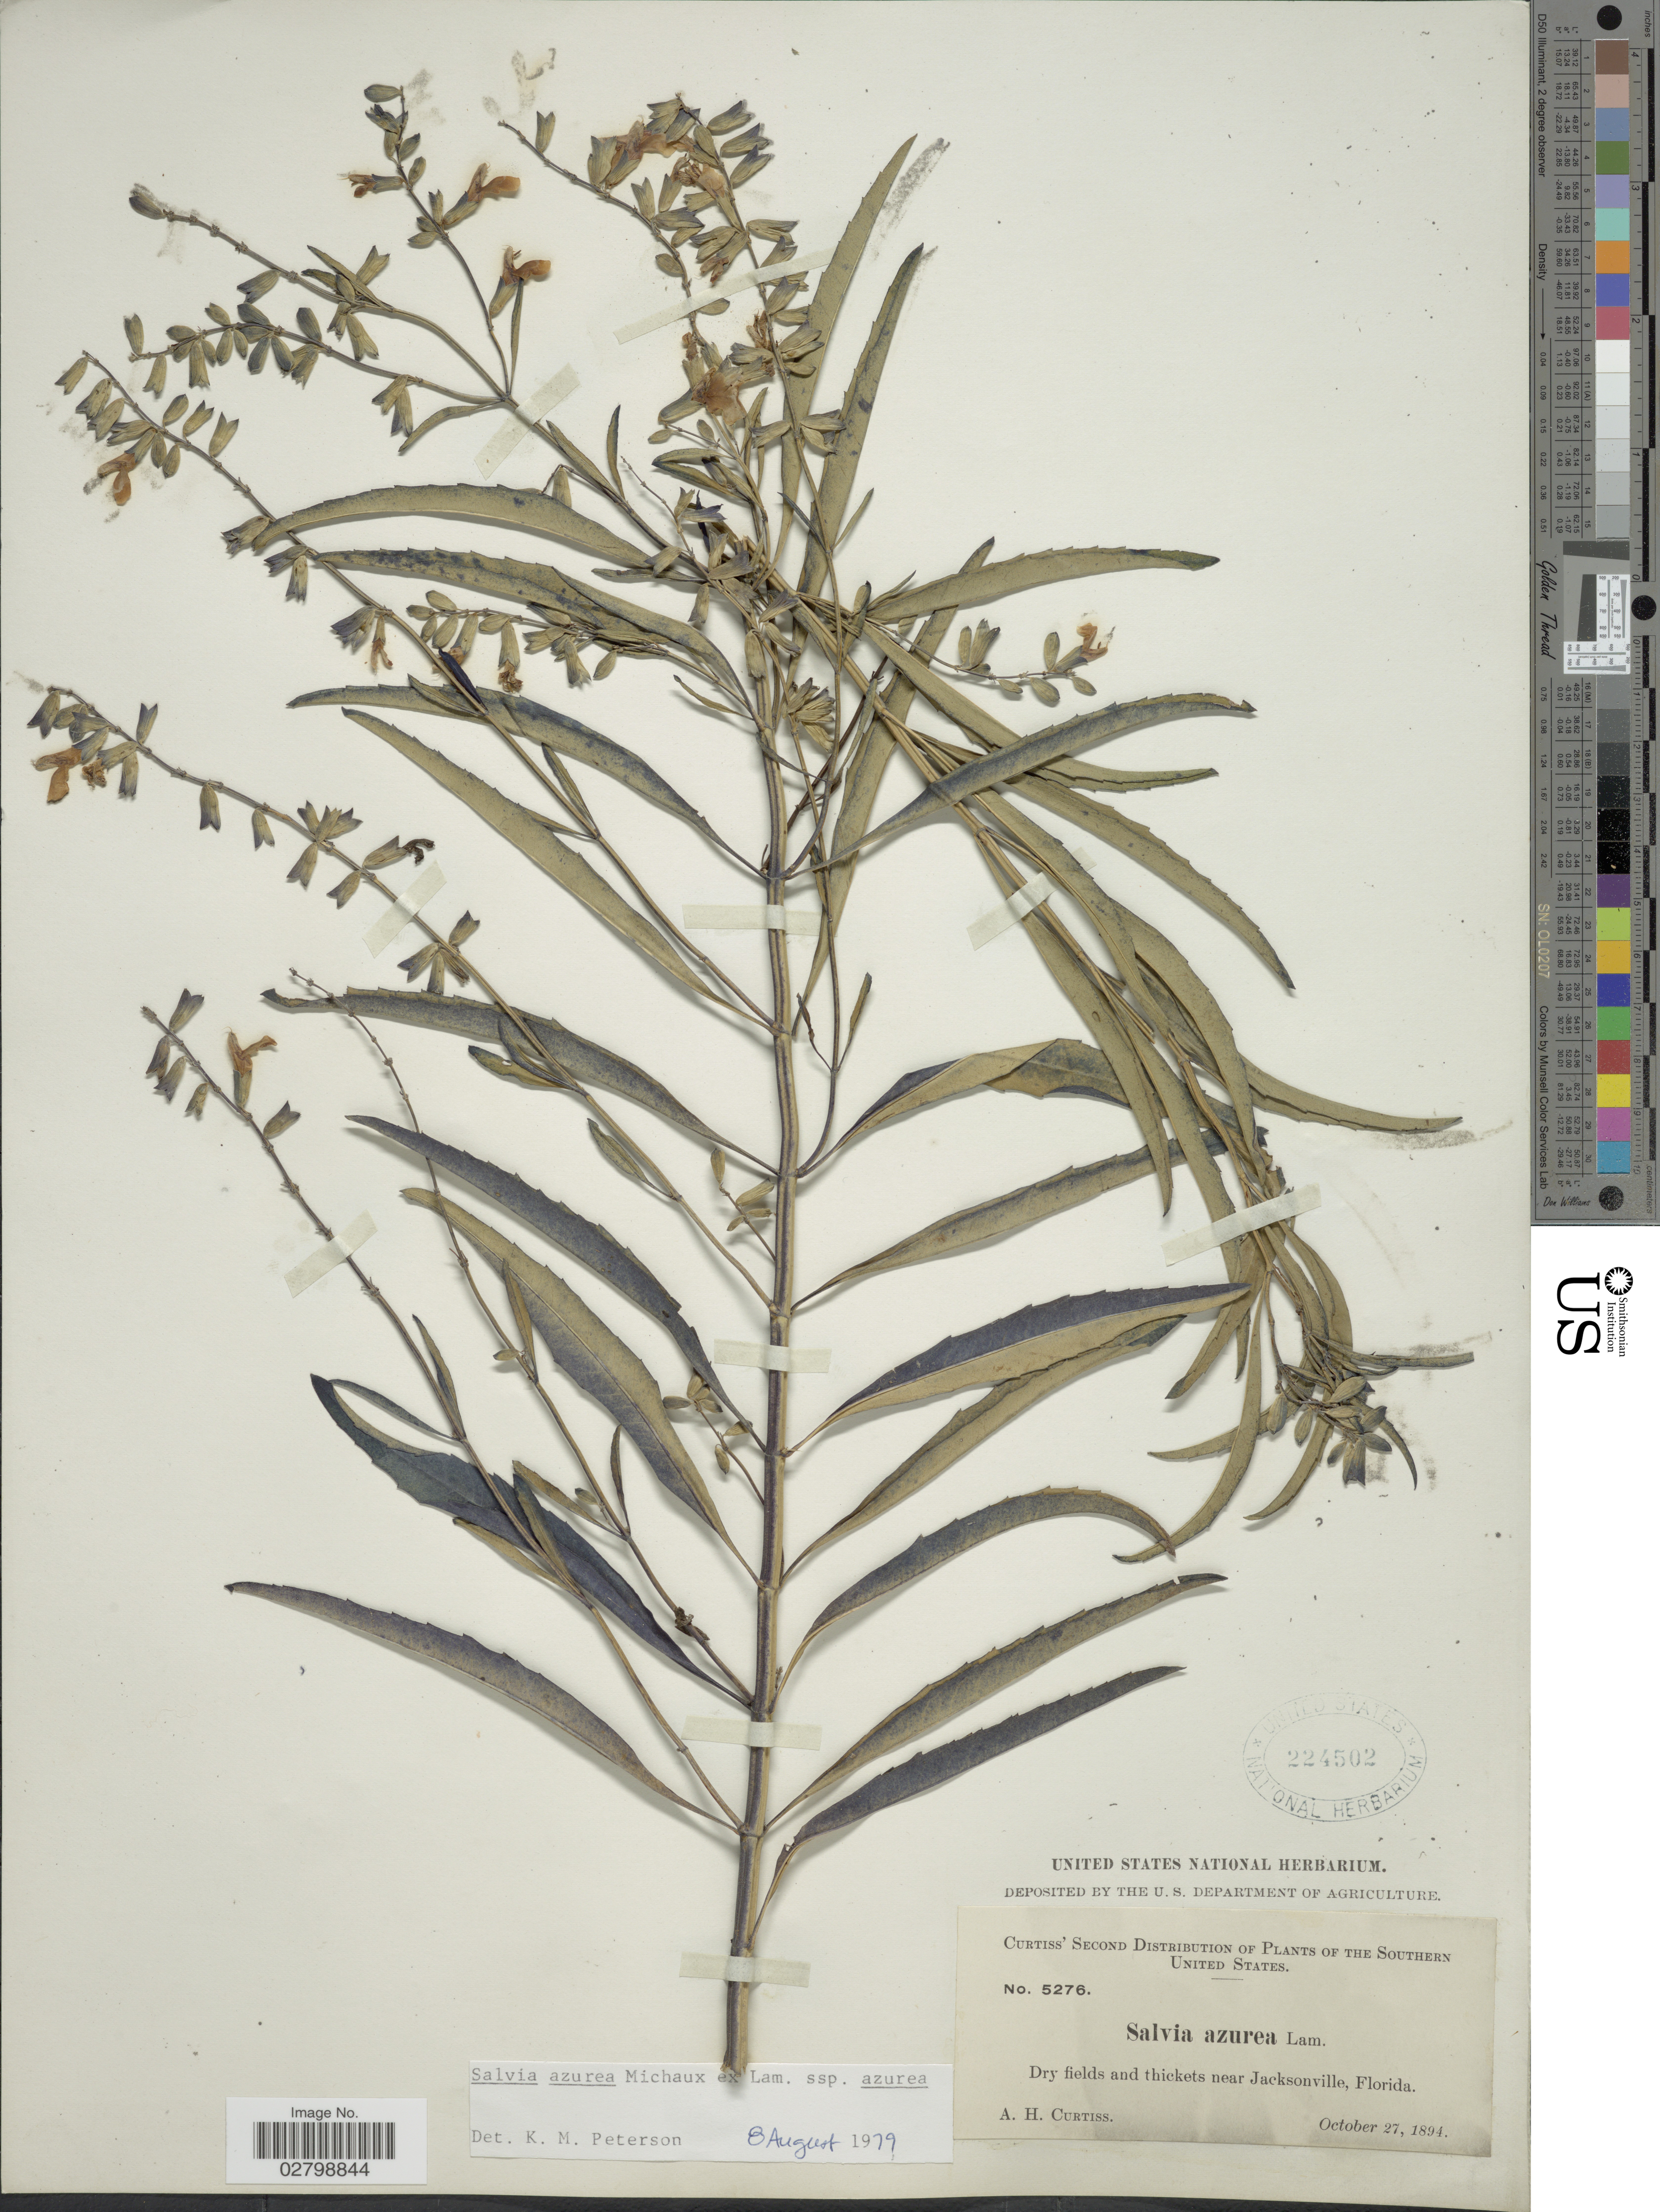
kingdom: Plantae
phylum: Tracheophyta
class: Magnoliopsida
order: Lamiales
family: Lamiaceae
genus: Salvia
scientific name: Salvia azurea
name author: Michx. ex Vahl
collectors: A. H. Curtiss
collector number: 5276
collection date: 1894-10-27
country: United States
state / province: Florida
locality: Southern United States. Dry fields and thickets near Jacksonville.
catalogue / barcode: US 224502